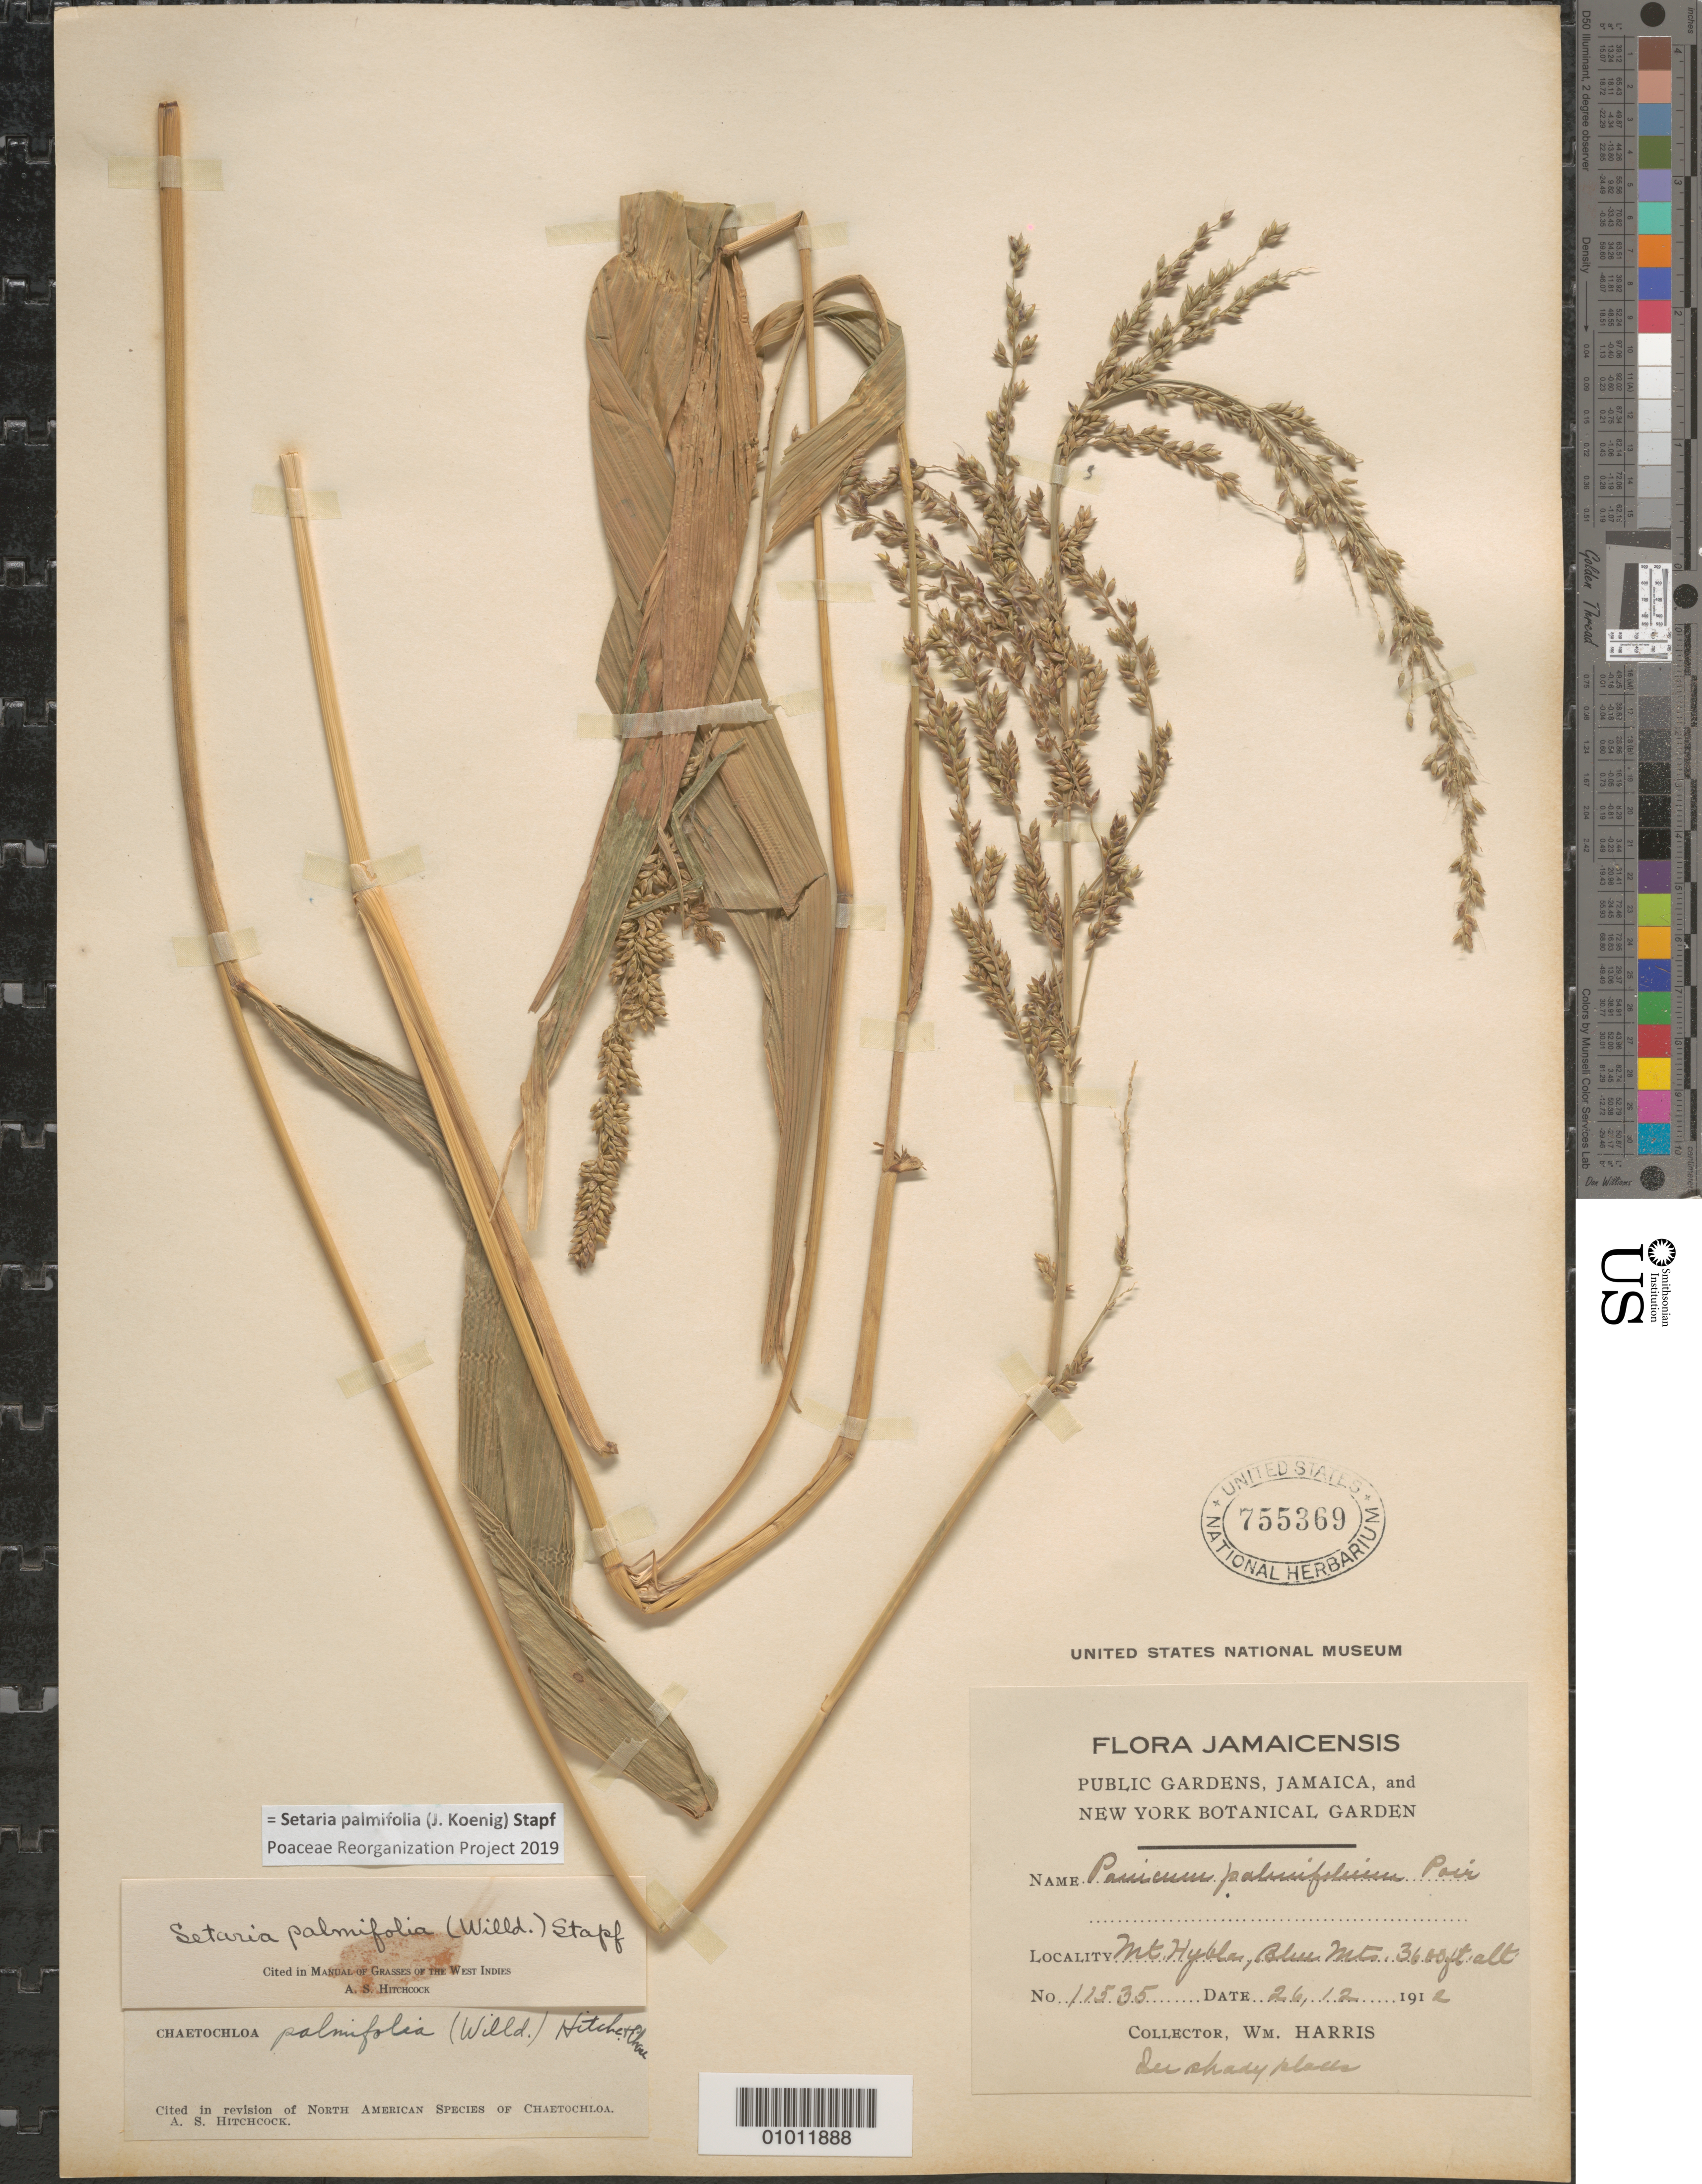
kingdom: Plantae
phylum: Tracheophyta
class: Liliopsida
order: Poales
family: Poaceae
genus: Setaria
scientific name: Setaria palmifolia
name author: (J. Koenig) Stapf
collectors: W. Harris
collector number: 11535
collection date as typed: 26 Dec 1912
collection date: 1912-12-26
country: Jamaica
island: Jamaica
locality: Mount Hybla, Blue Mts.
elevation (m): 1097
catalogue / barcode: US 755369